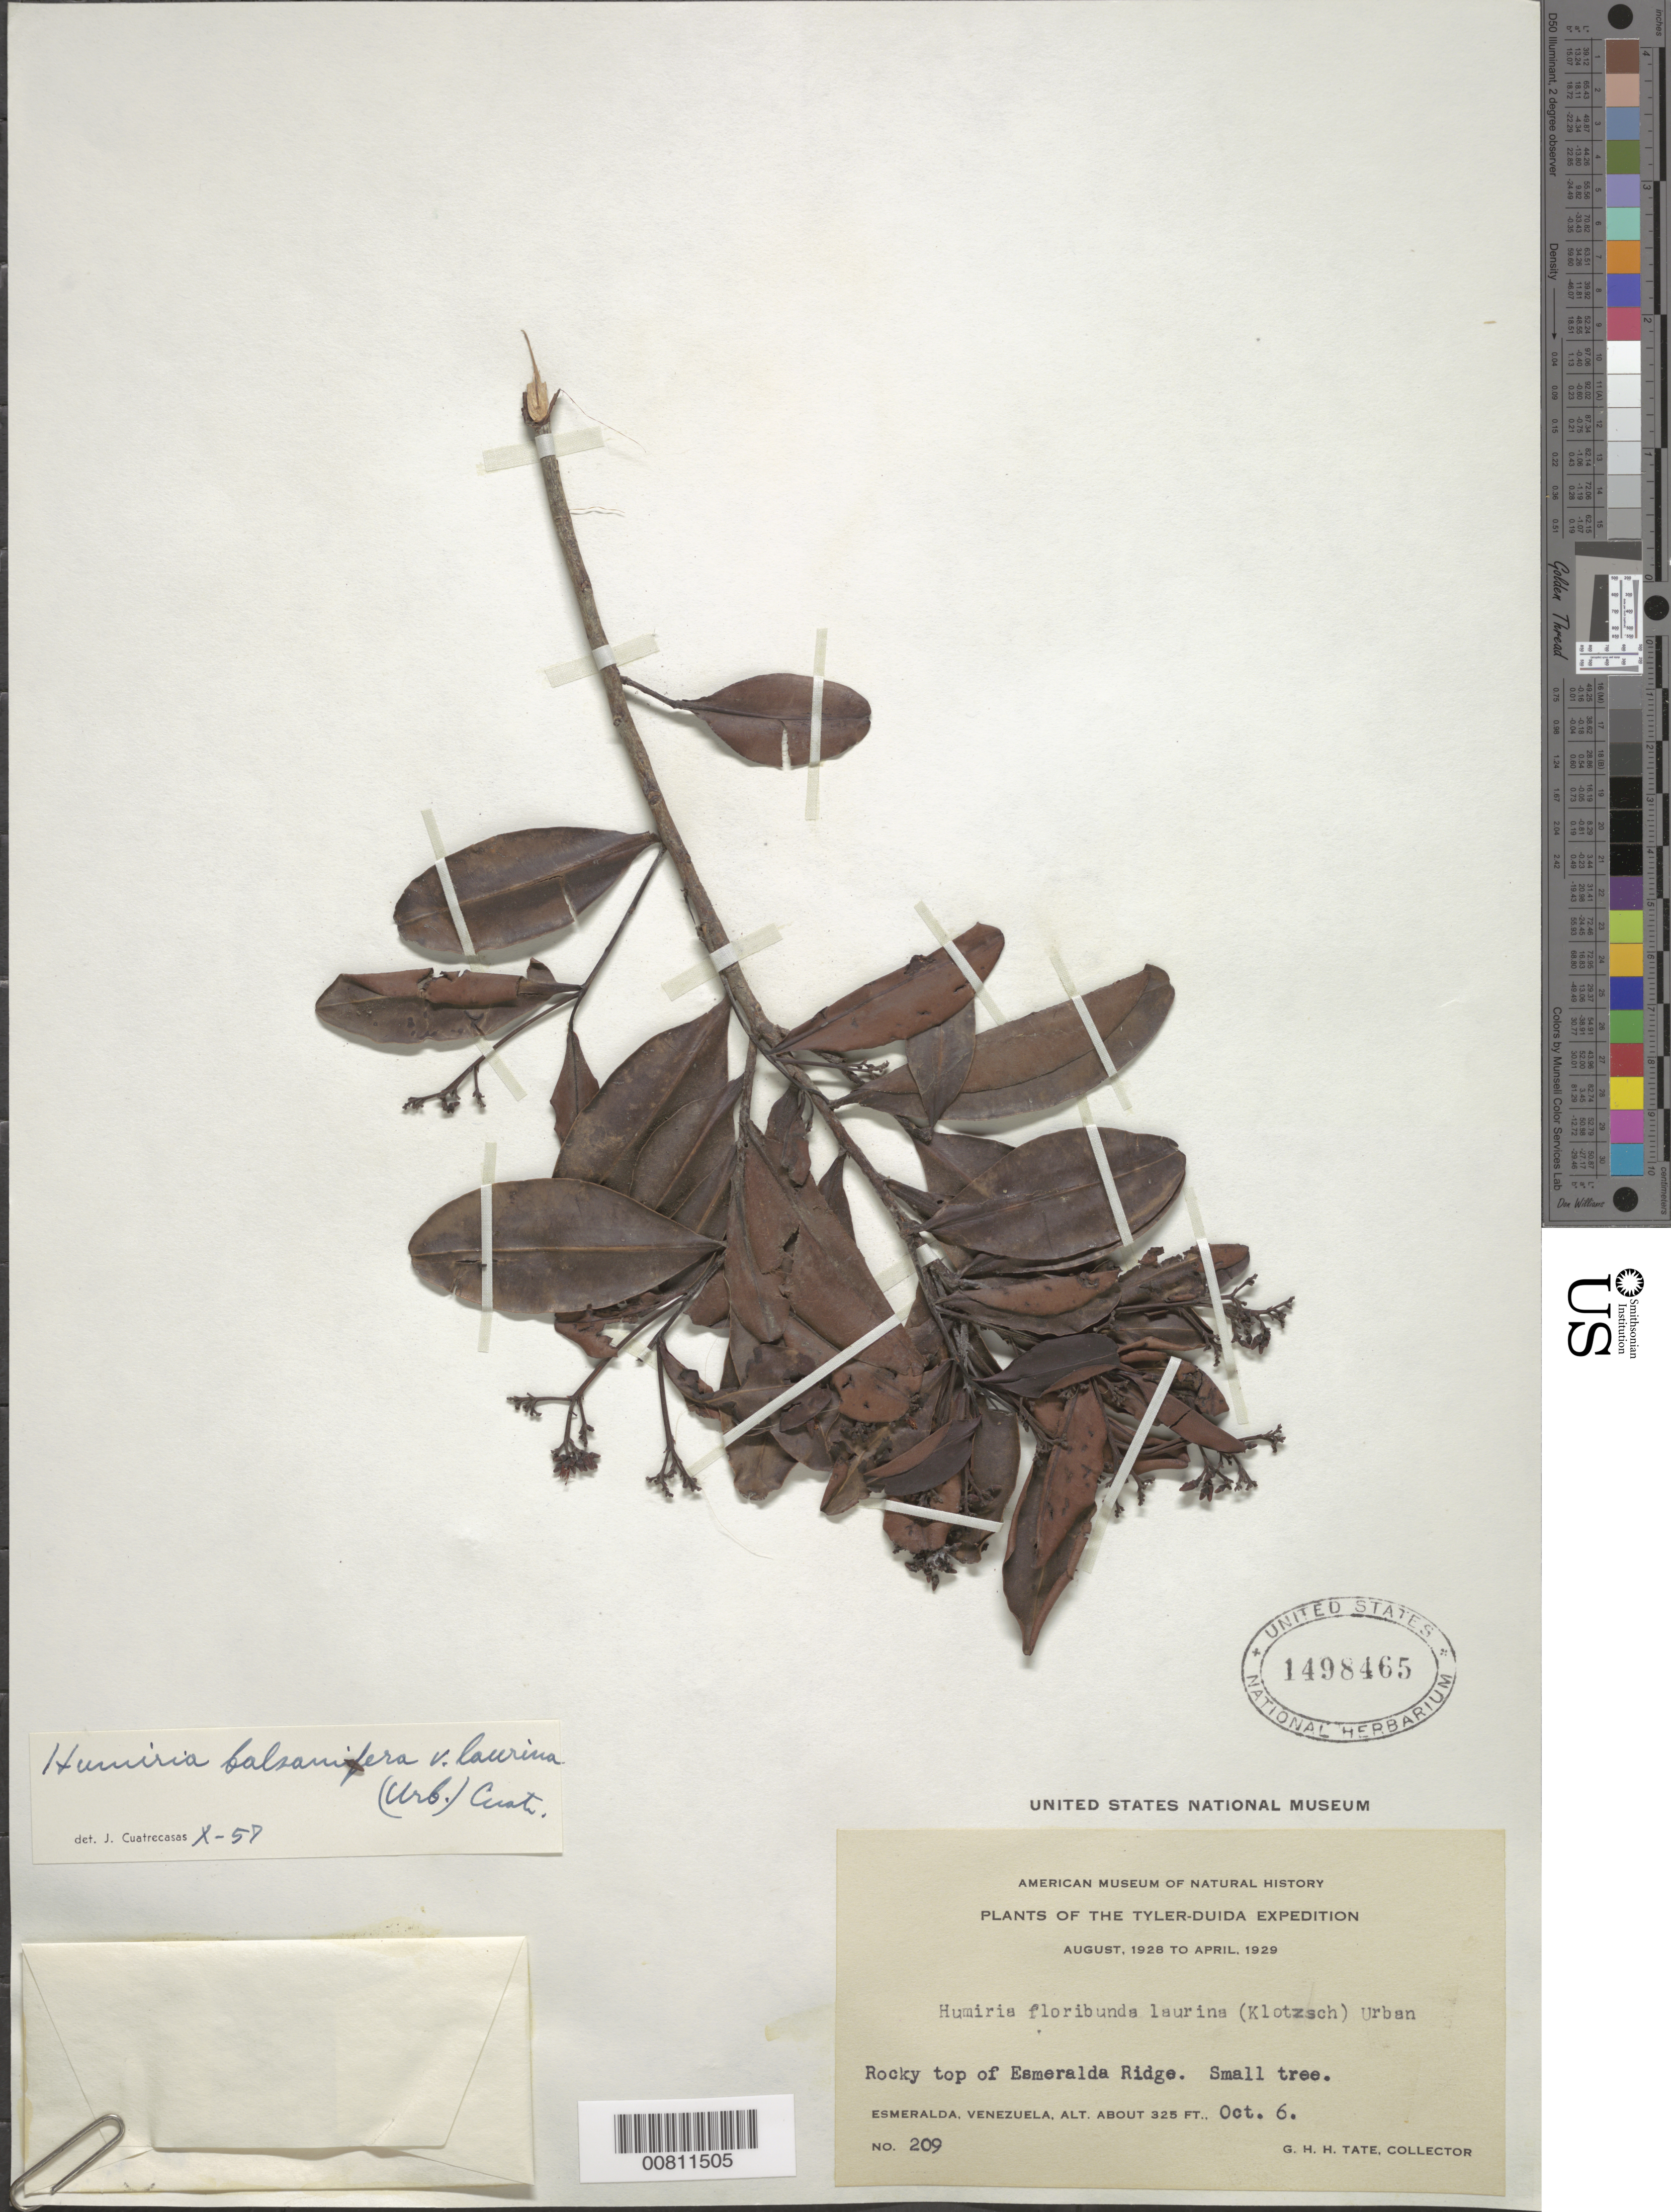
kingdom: Plantae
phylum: Tracheophyta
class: Magnoliopsida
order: Malpighiales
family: Humiriaceae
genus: Humiria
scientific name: Humiria balsamifera var. laurina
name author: Cuatrec.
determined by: Cuatrecasas, J.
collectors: G. H. H.Tate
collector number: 209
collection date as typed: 6-Oct-28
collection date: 1928-10-06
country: Venezuela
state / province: Amazonas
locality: Esmeralda Ridge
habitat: Rocky top of ridge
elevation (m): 99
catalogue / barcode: US 1498465